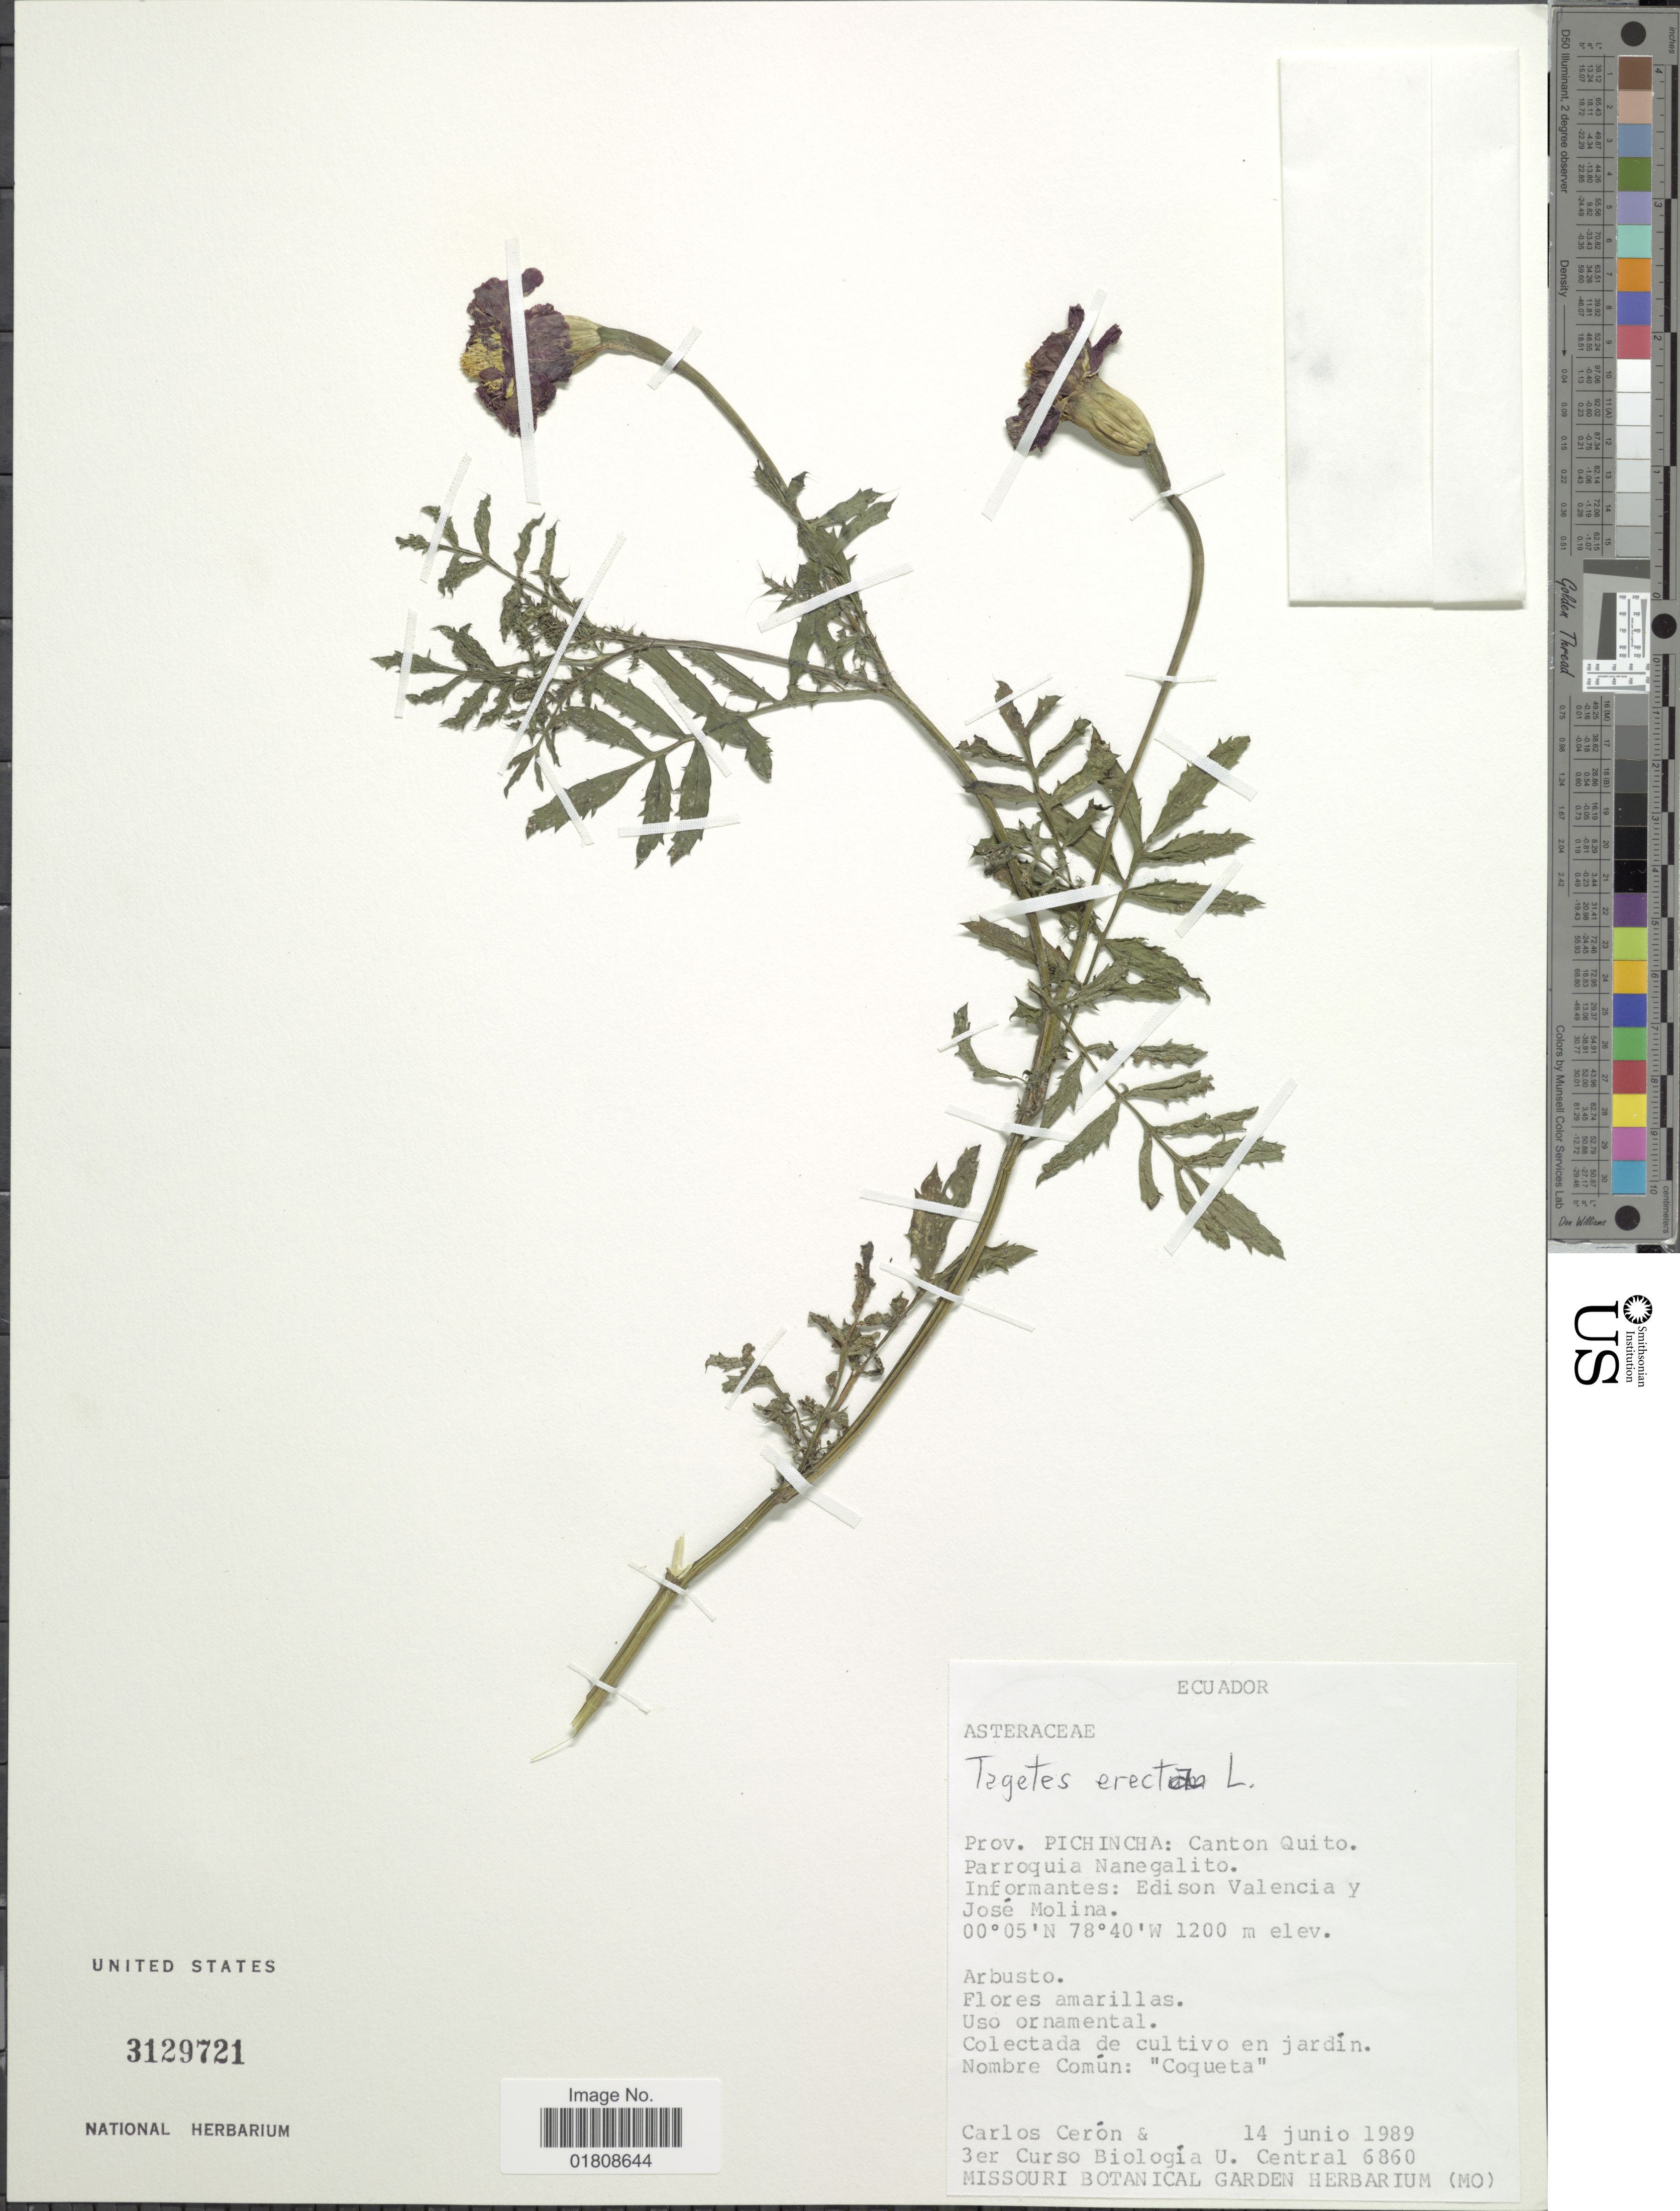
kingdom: Plantae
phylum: Tracheophyta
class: Magnoliopsida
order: Asterales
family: Asteraceae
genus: Tagetes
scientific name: Tagetes erecta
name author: L.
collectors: C. Carón & 3er Curso Biologia U.C.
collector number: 6860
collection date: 1989-06-14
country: Ecuador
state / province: Pichincha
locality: Canton Quito, Parroquia Nanegalito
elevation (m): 1200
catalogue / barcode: US 3129721